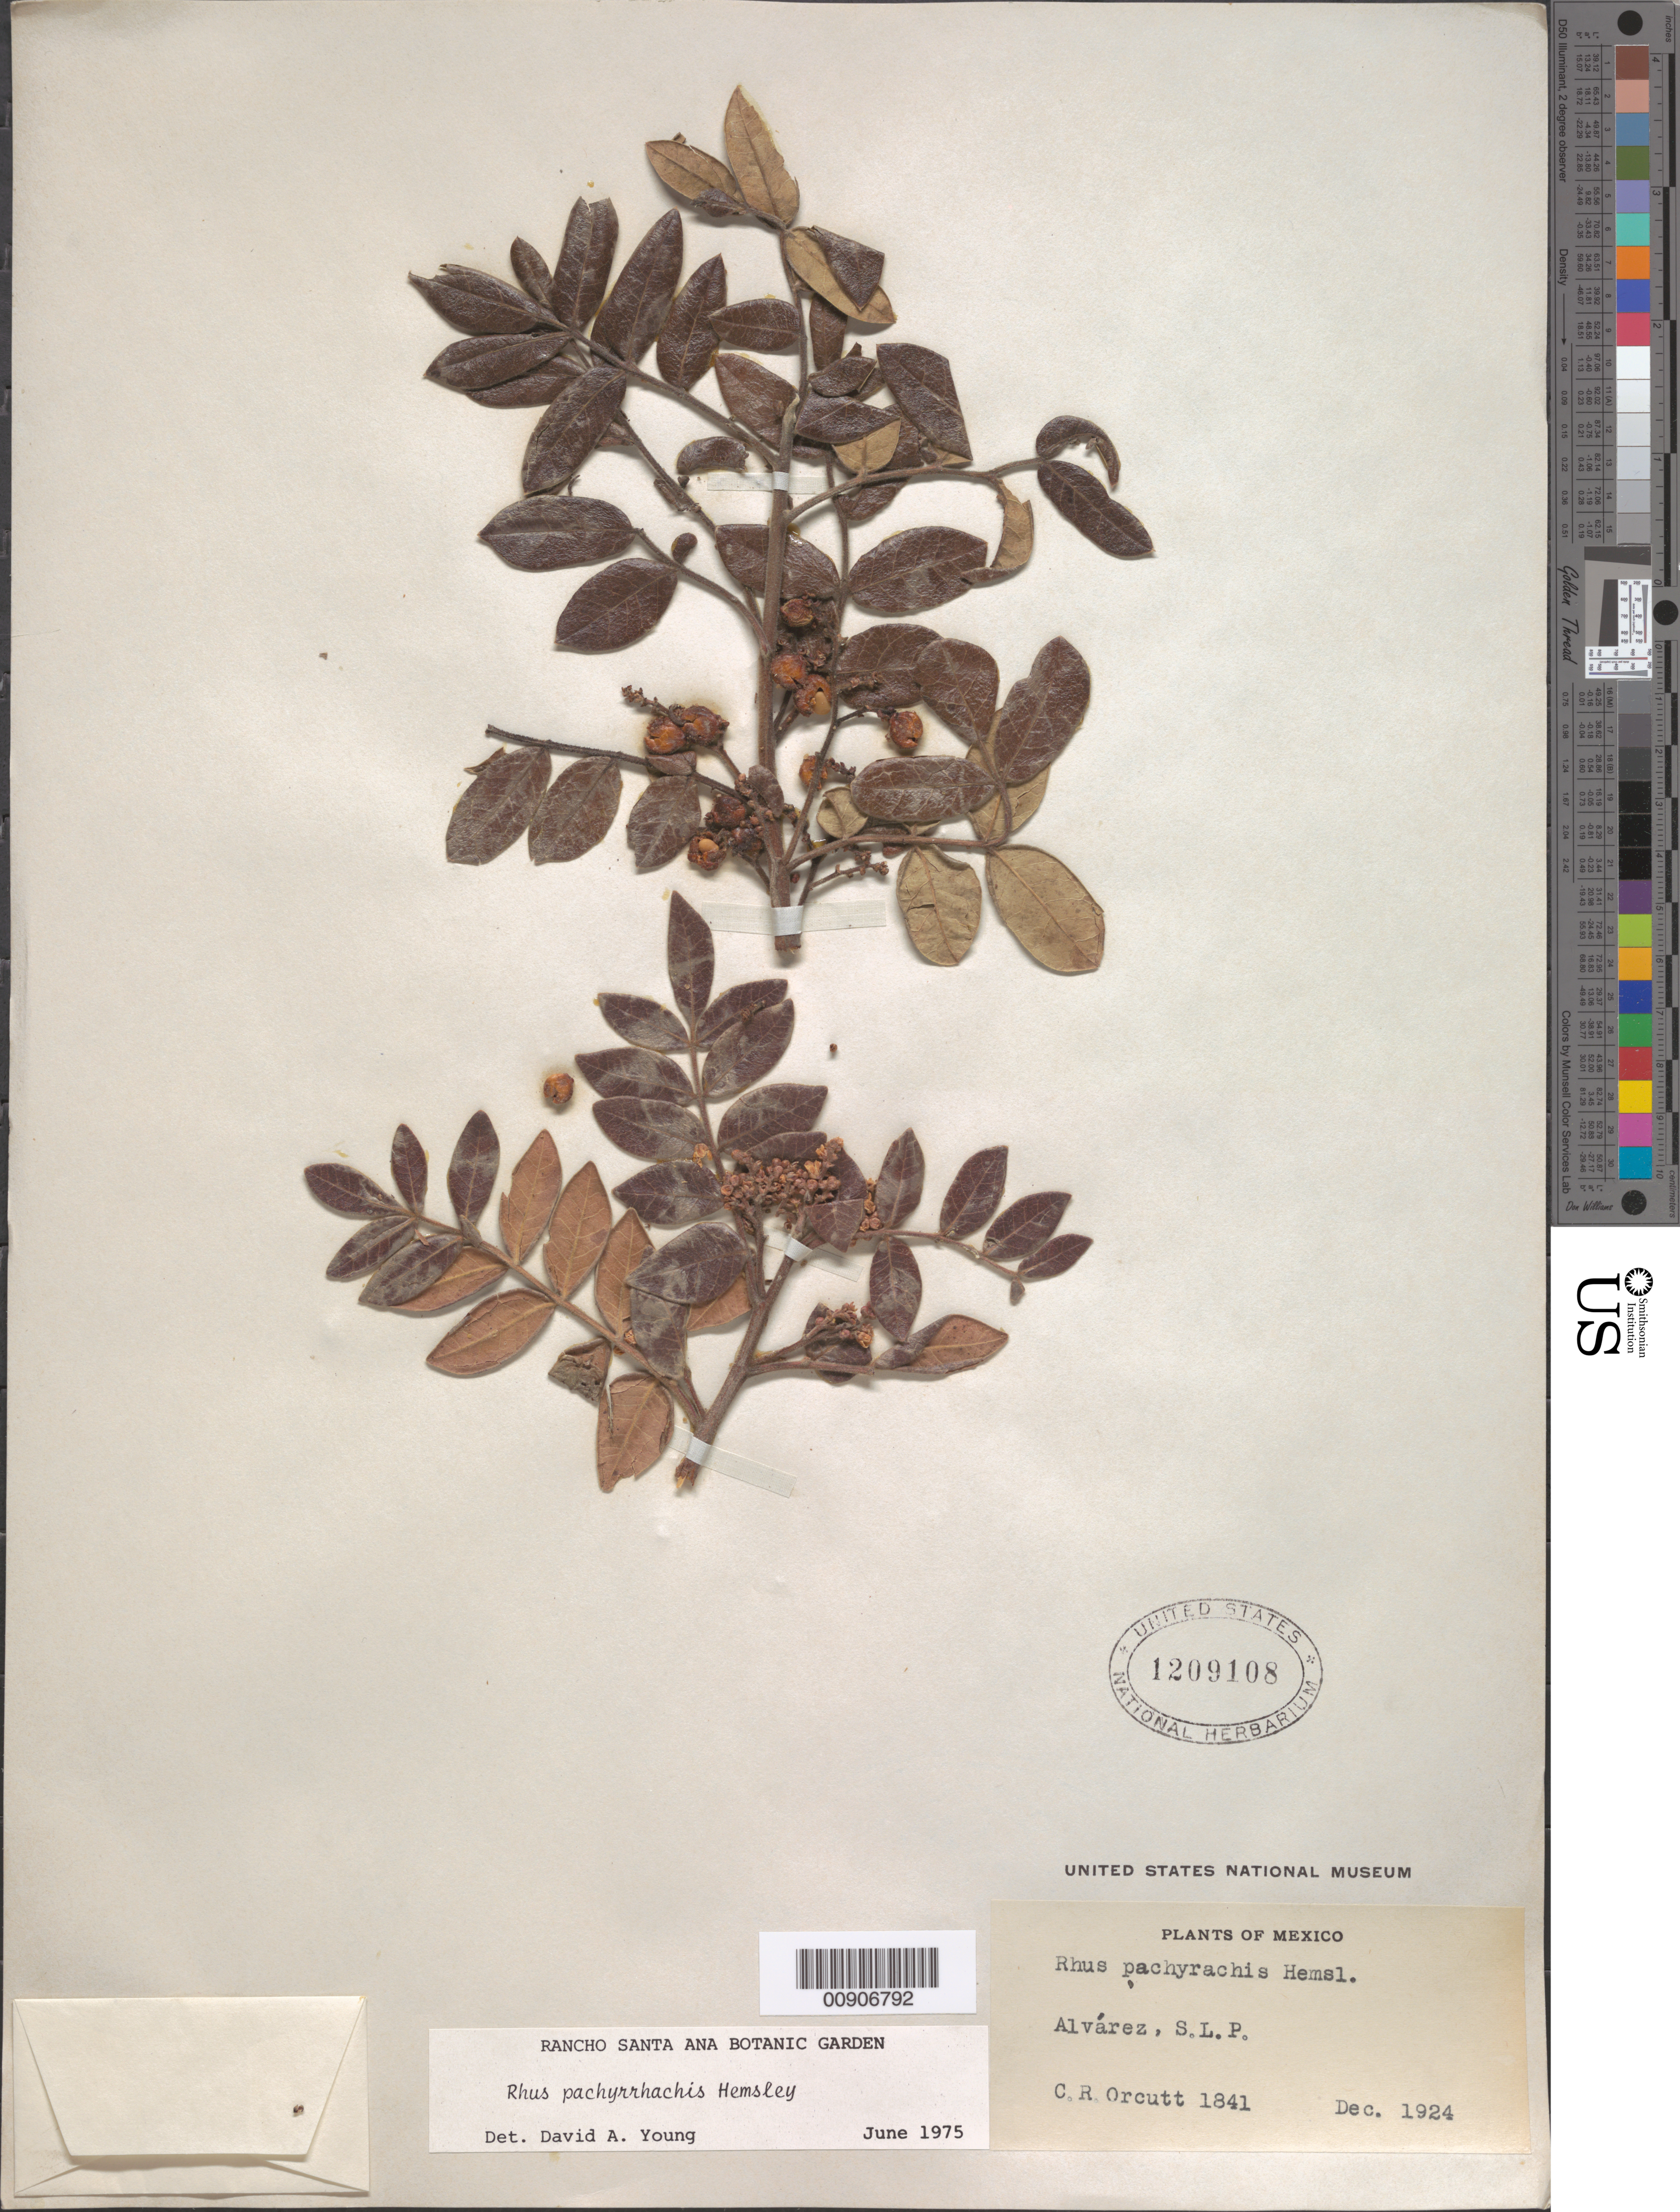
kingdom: Plantae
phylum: Tracheophyta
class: Magnoliopsida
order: Sapindales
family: Anacardiaceae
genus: Rhus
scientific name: Rhus pachyrrhachis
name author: Hemsl.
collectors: C. R. Orcutt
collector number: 1841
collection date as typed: Dec 1924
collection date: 1924-12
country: Mexico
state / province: San Luis Potosí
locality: Alvarez, San Luis Potosí.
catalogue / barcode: US 1209108